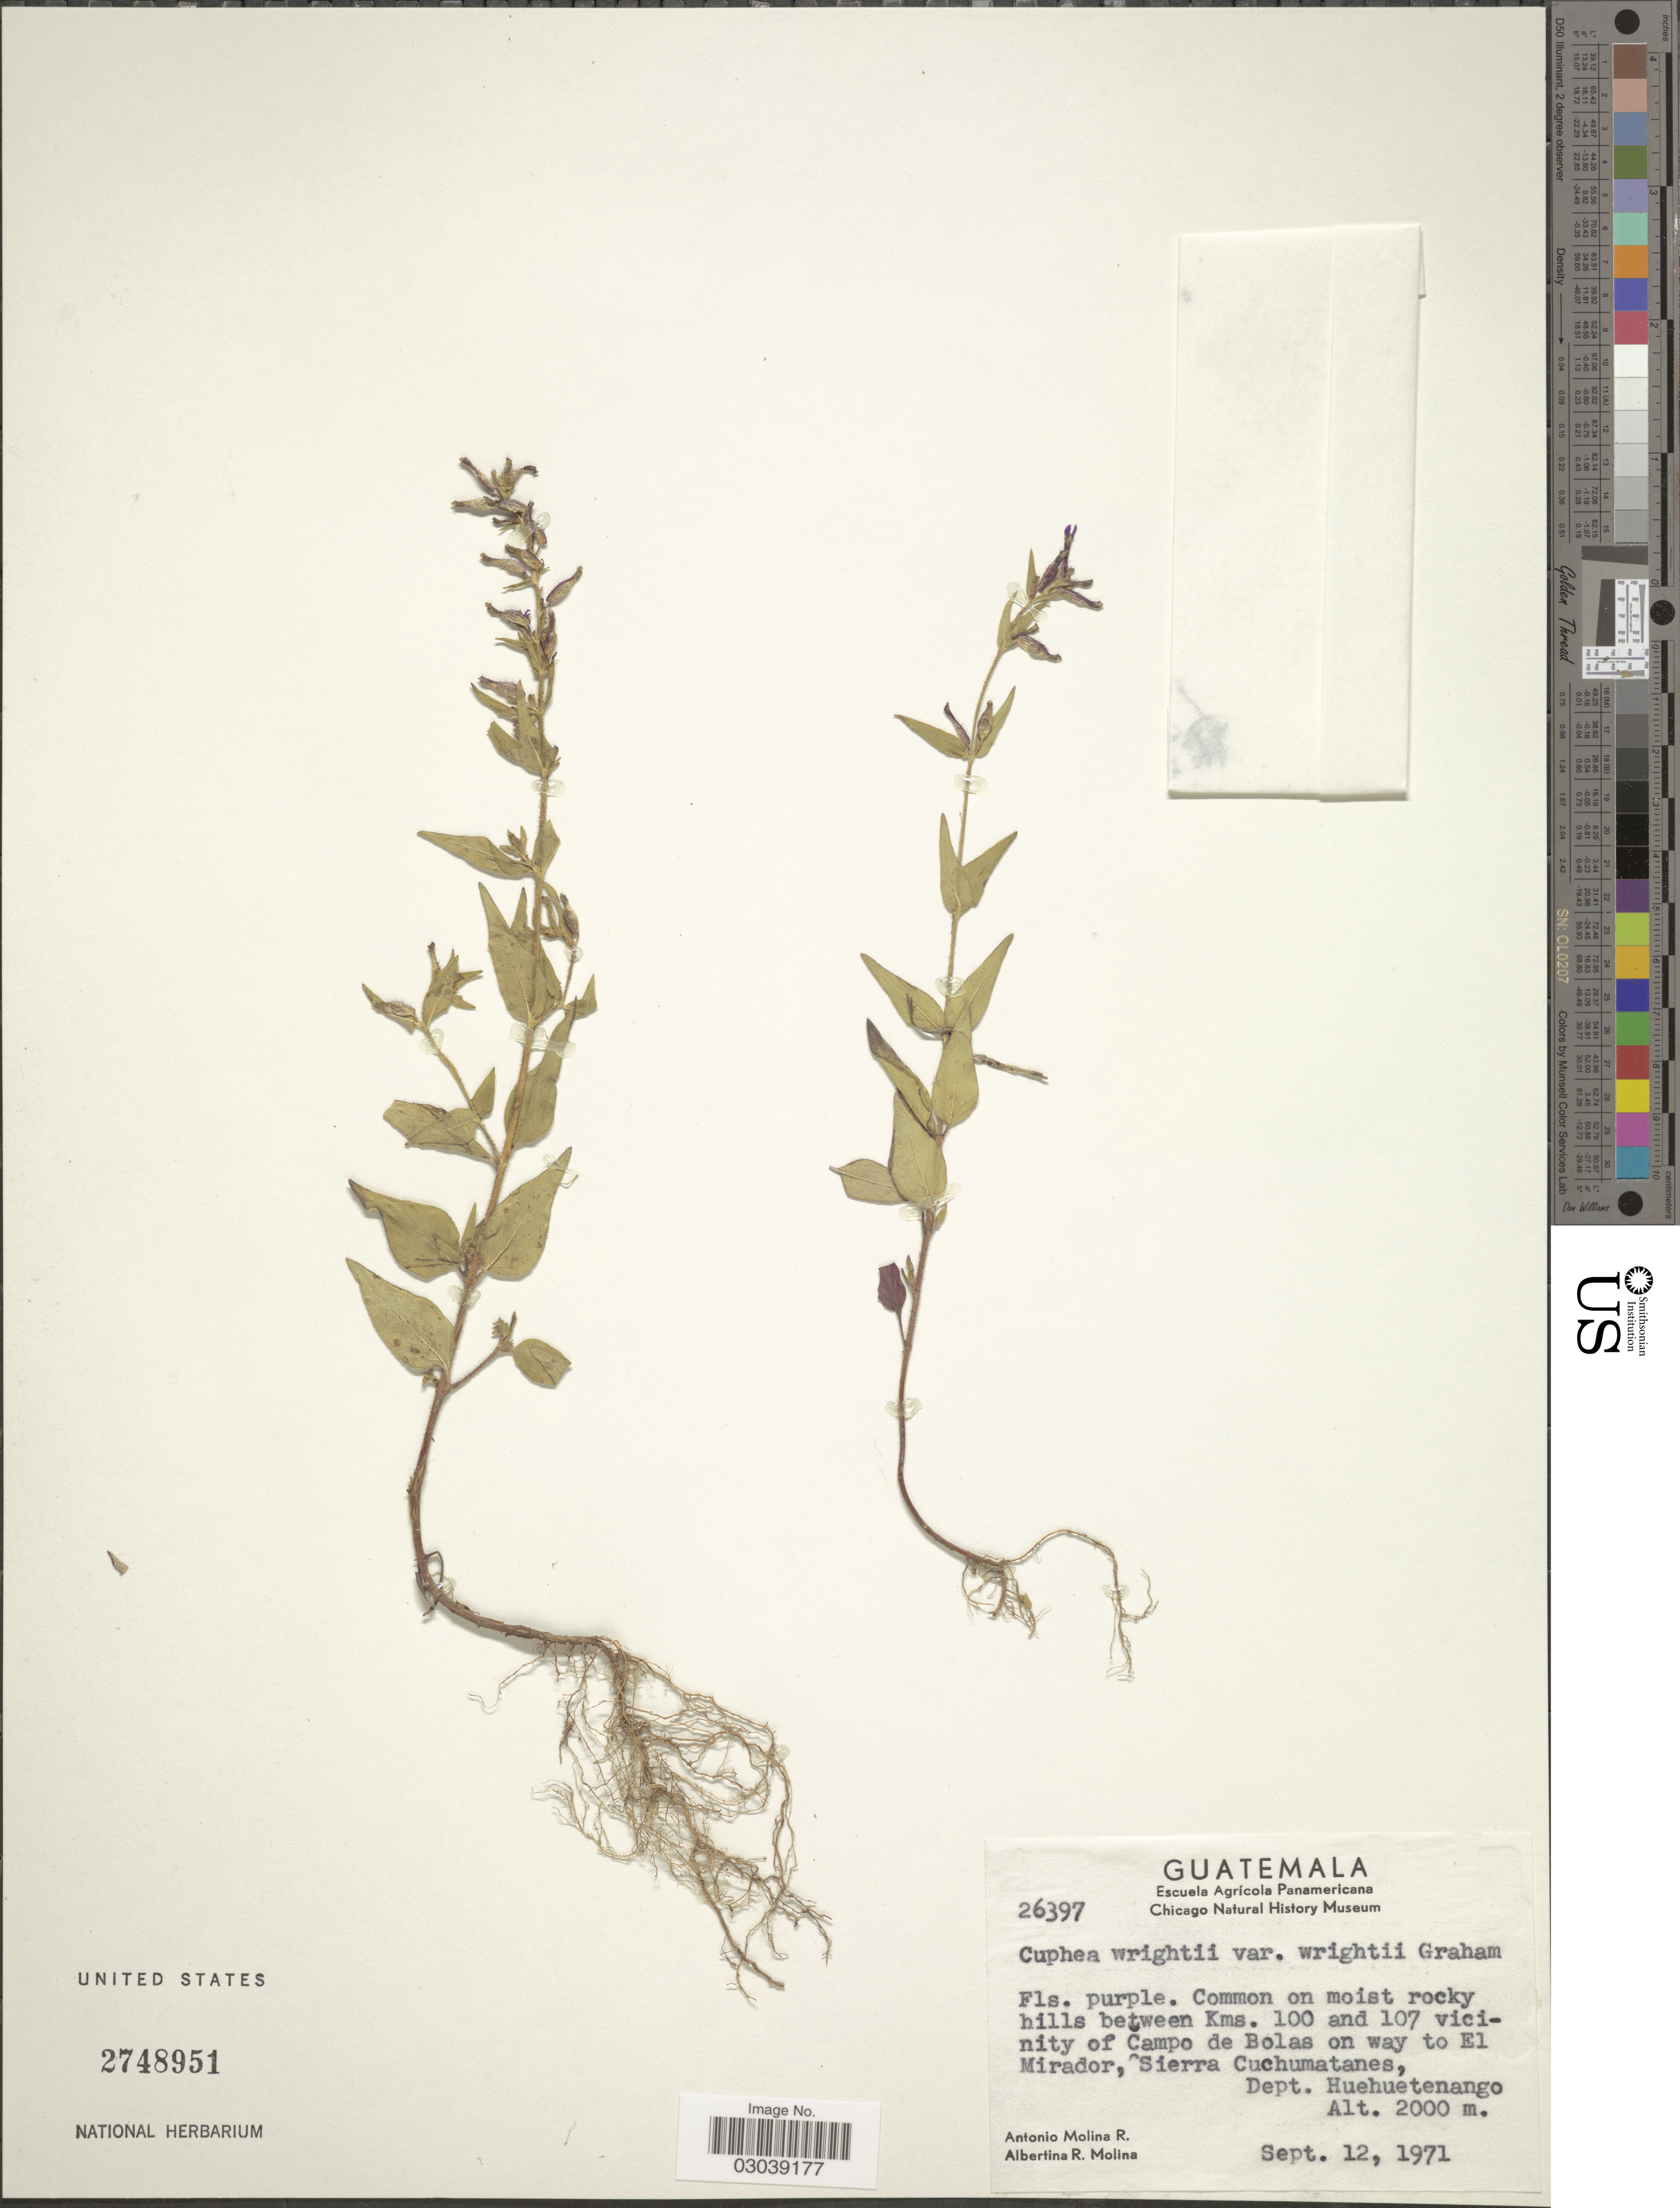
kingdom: Plantae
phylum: Tracheophyta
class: Magnoliopsida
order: Myrtales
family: Lythraceae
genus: Cuphea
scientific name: Cuphea wrightii var. wrightii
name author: A. Gray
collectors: A. Molina R. & A. R. Molina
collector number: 26397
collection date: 1971-09-12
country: Guatemala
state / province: Huehuetenango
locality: Hills between Kms. 100 and 107 vicinity of Campo de Bolas on way to El Mirador, Sierra Cuchumatanes, Dept. Huehuetenango.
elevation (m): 2000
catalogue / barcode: US 2748951